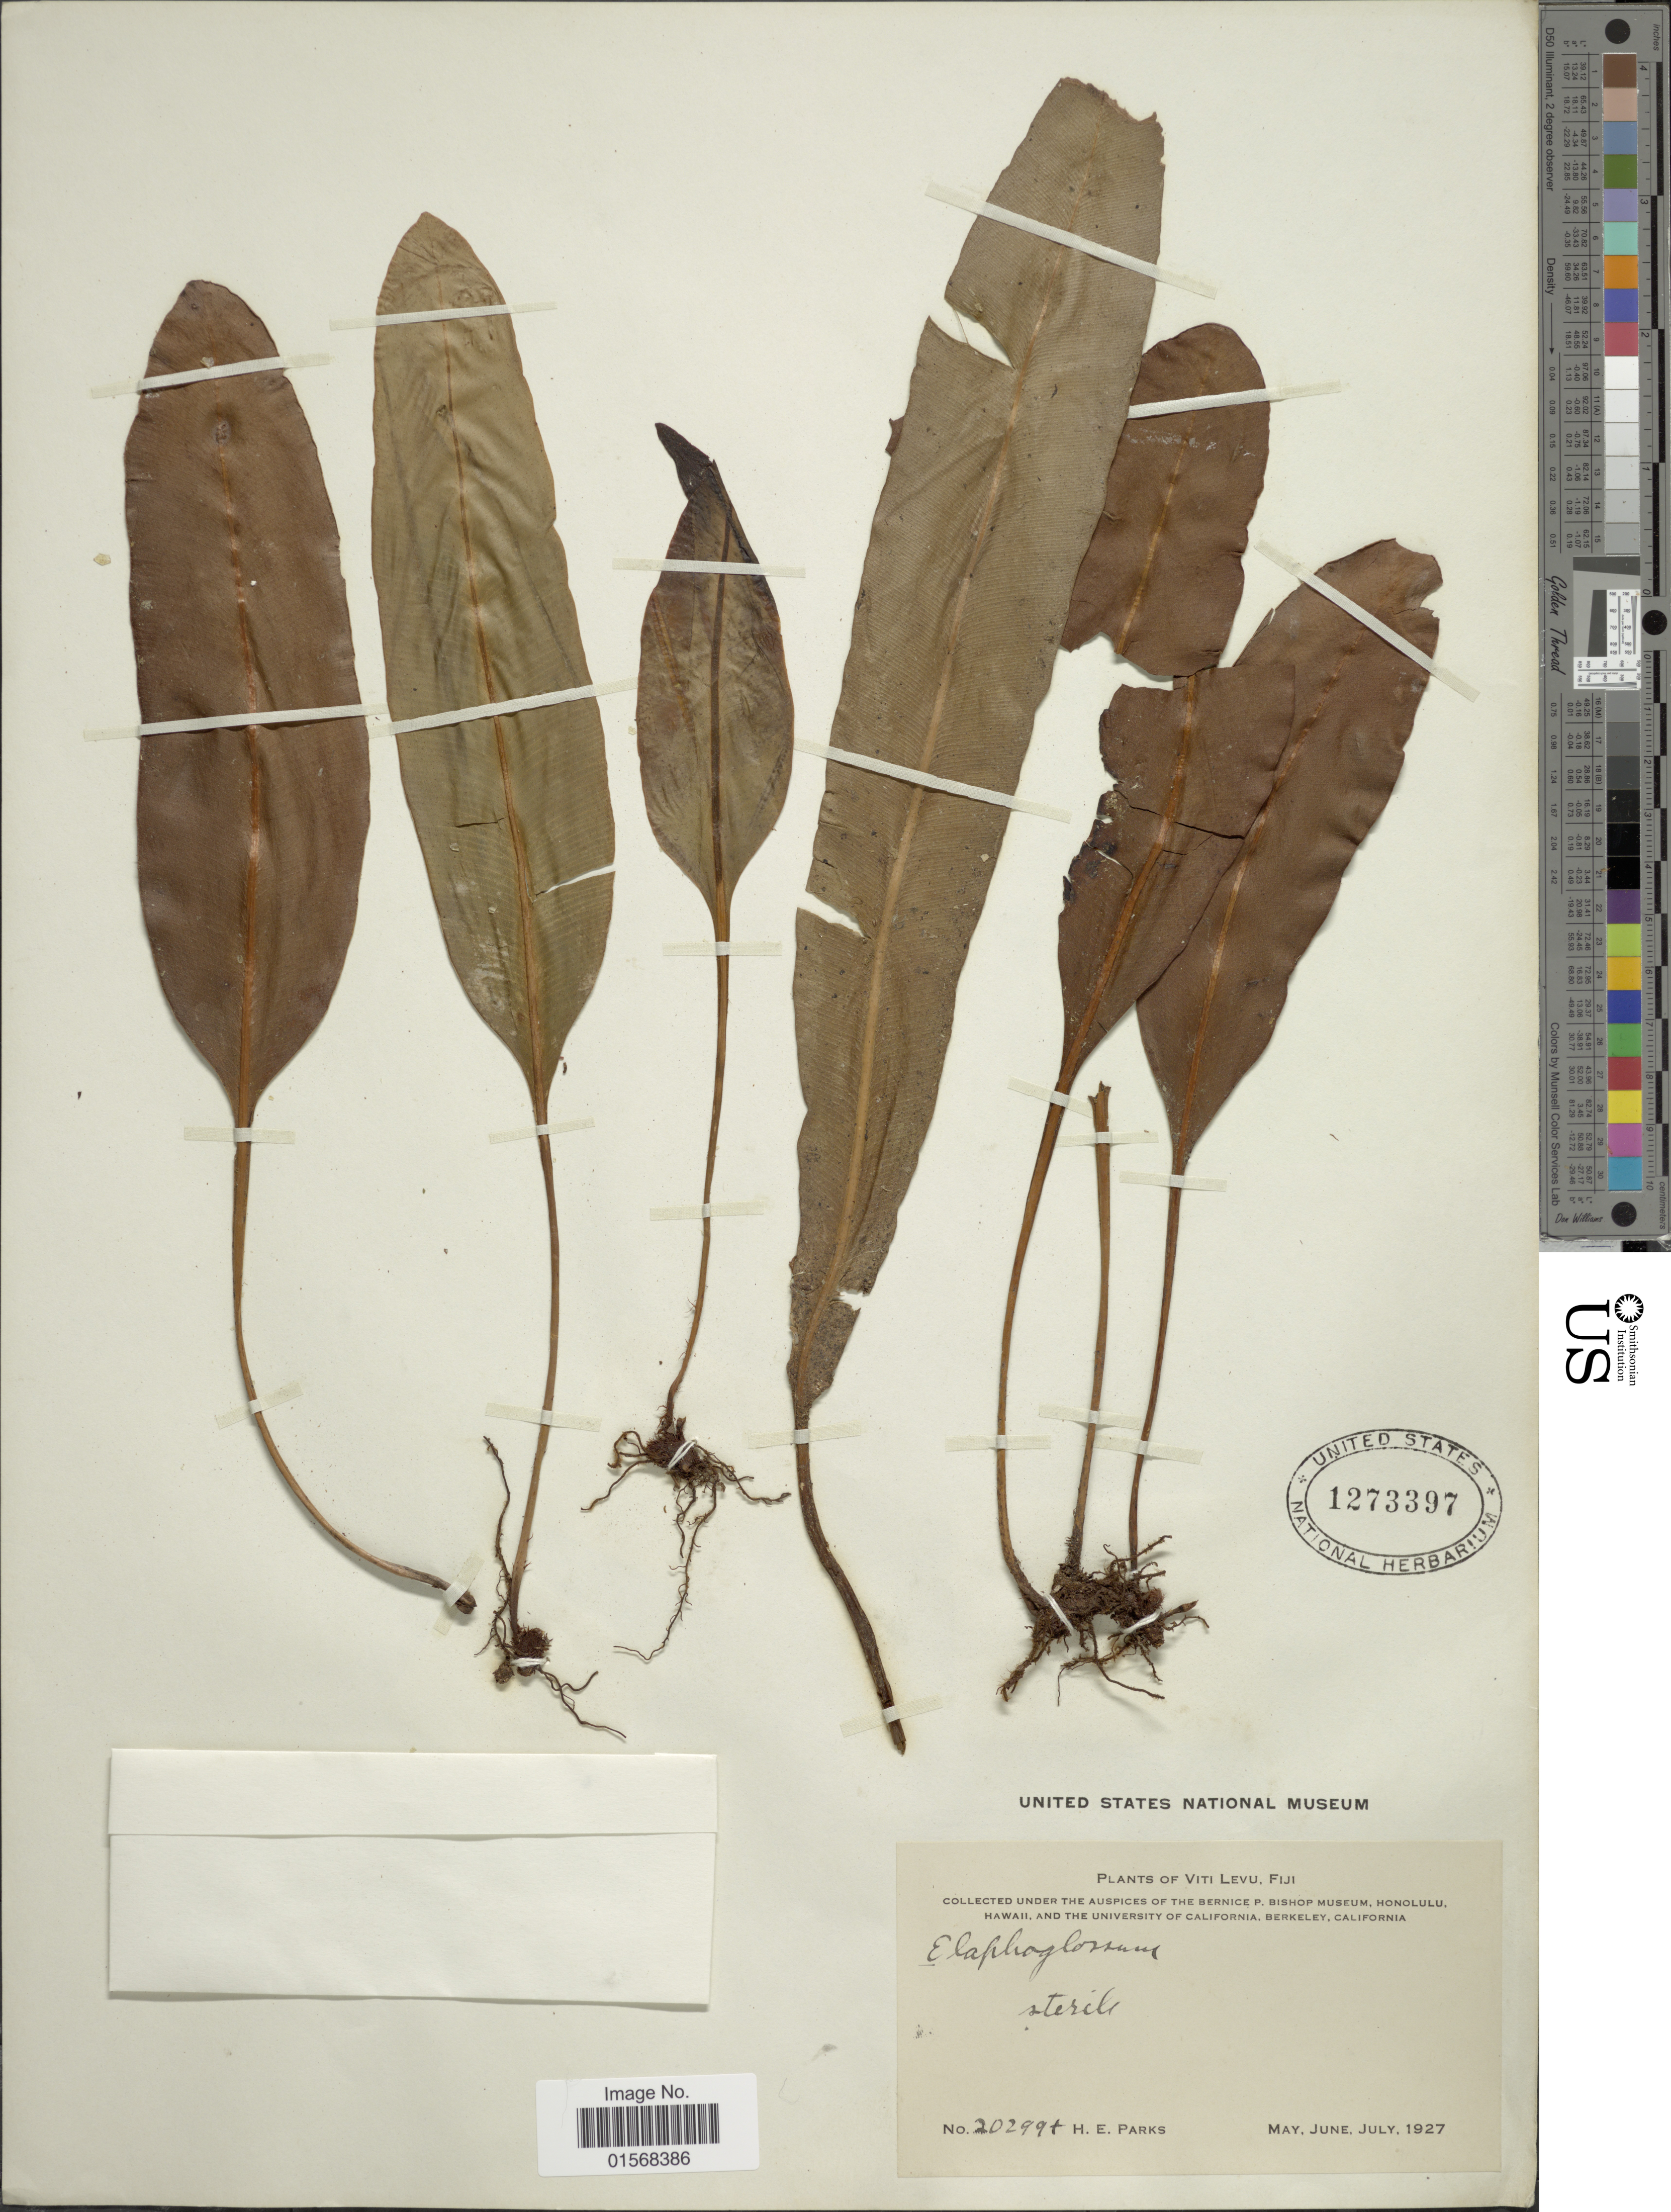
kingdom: Plantae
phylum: Tracheophyta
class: Polypodiopsida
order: Polypodiales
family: Dryopteridaceae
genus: Elaphoglossum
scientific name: Elaphoglossum sp.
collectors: H. E. Parks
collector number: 20299+*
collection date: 1927-05/1927-07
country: Fiji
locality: Viti Levu, Fiji.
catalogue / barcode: US 1273397